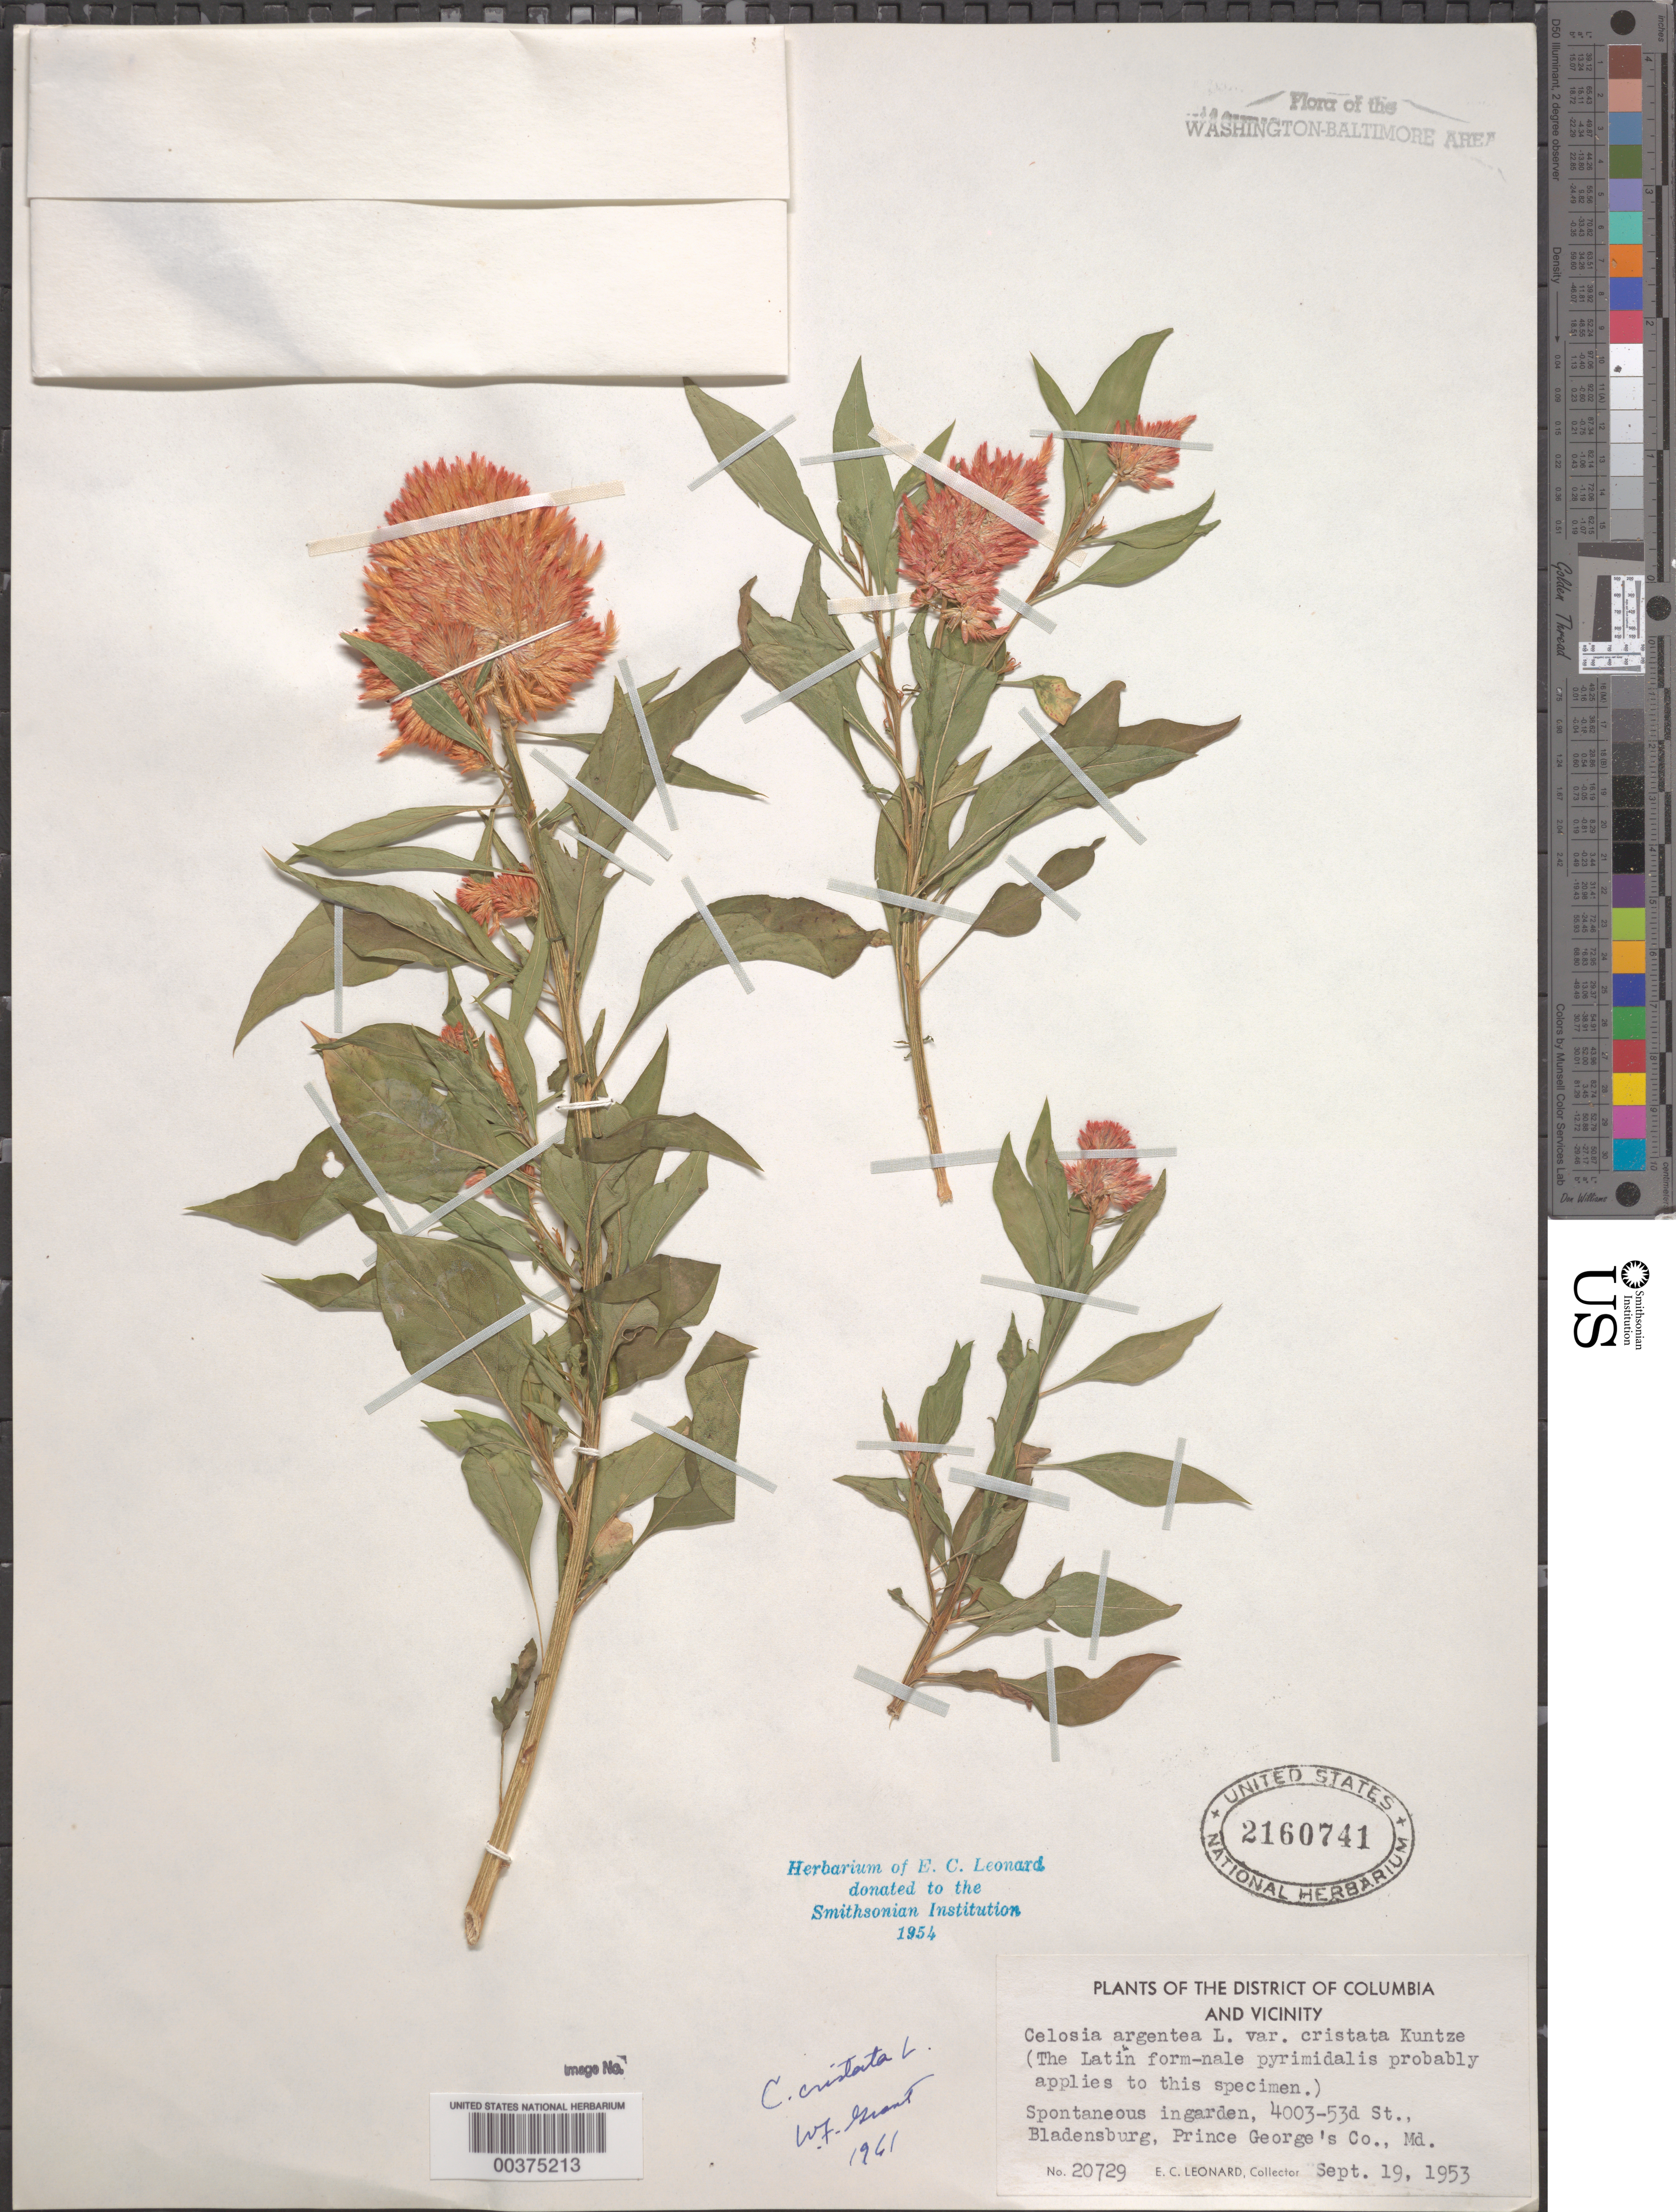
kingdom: Plantae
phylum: Tracheophyta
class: Magnoliopsida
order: Caryophyllales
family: Amaranthaceae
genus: Celosia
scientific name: Celosia cristata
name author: L.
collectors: E. C. Leonard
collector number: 20729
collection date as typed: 19 Sep 1953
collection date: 1953-09-19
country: United States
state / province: Maryland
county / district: Prince George's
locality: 4003 53rd St, Bladensburg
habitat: Garden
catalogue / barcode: US 2160741